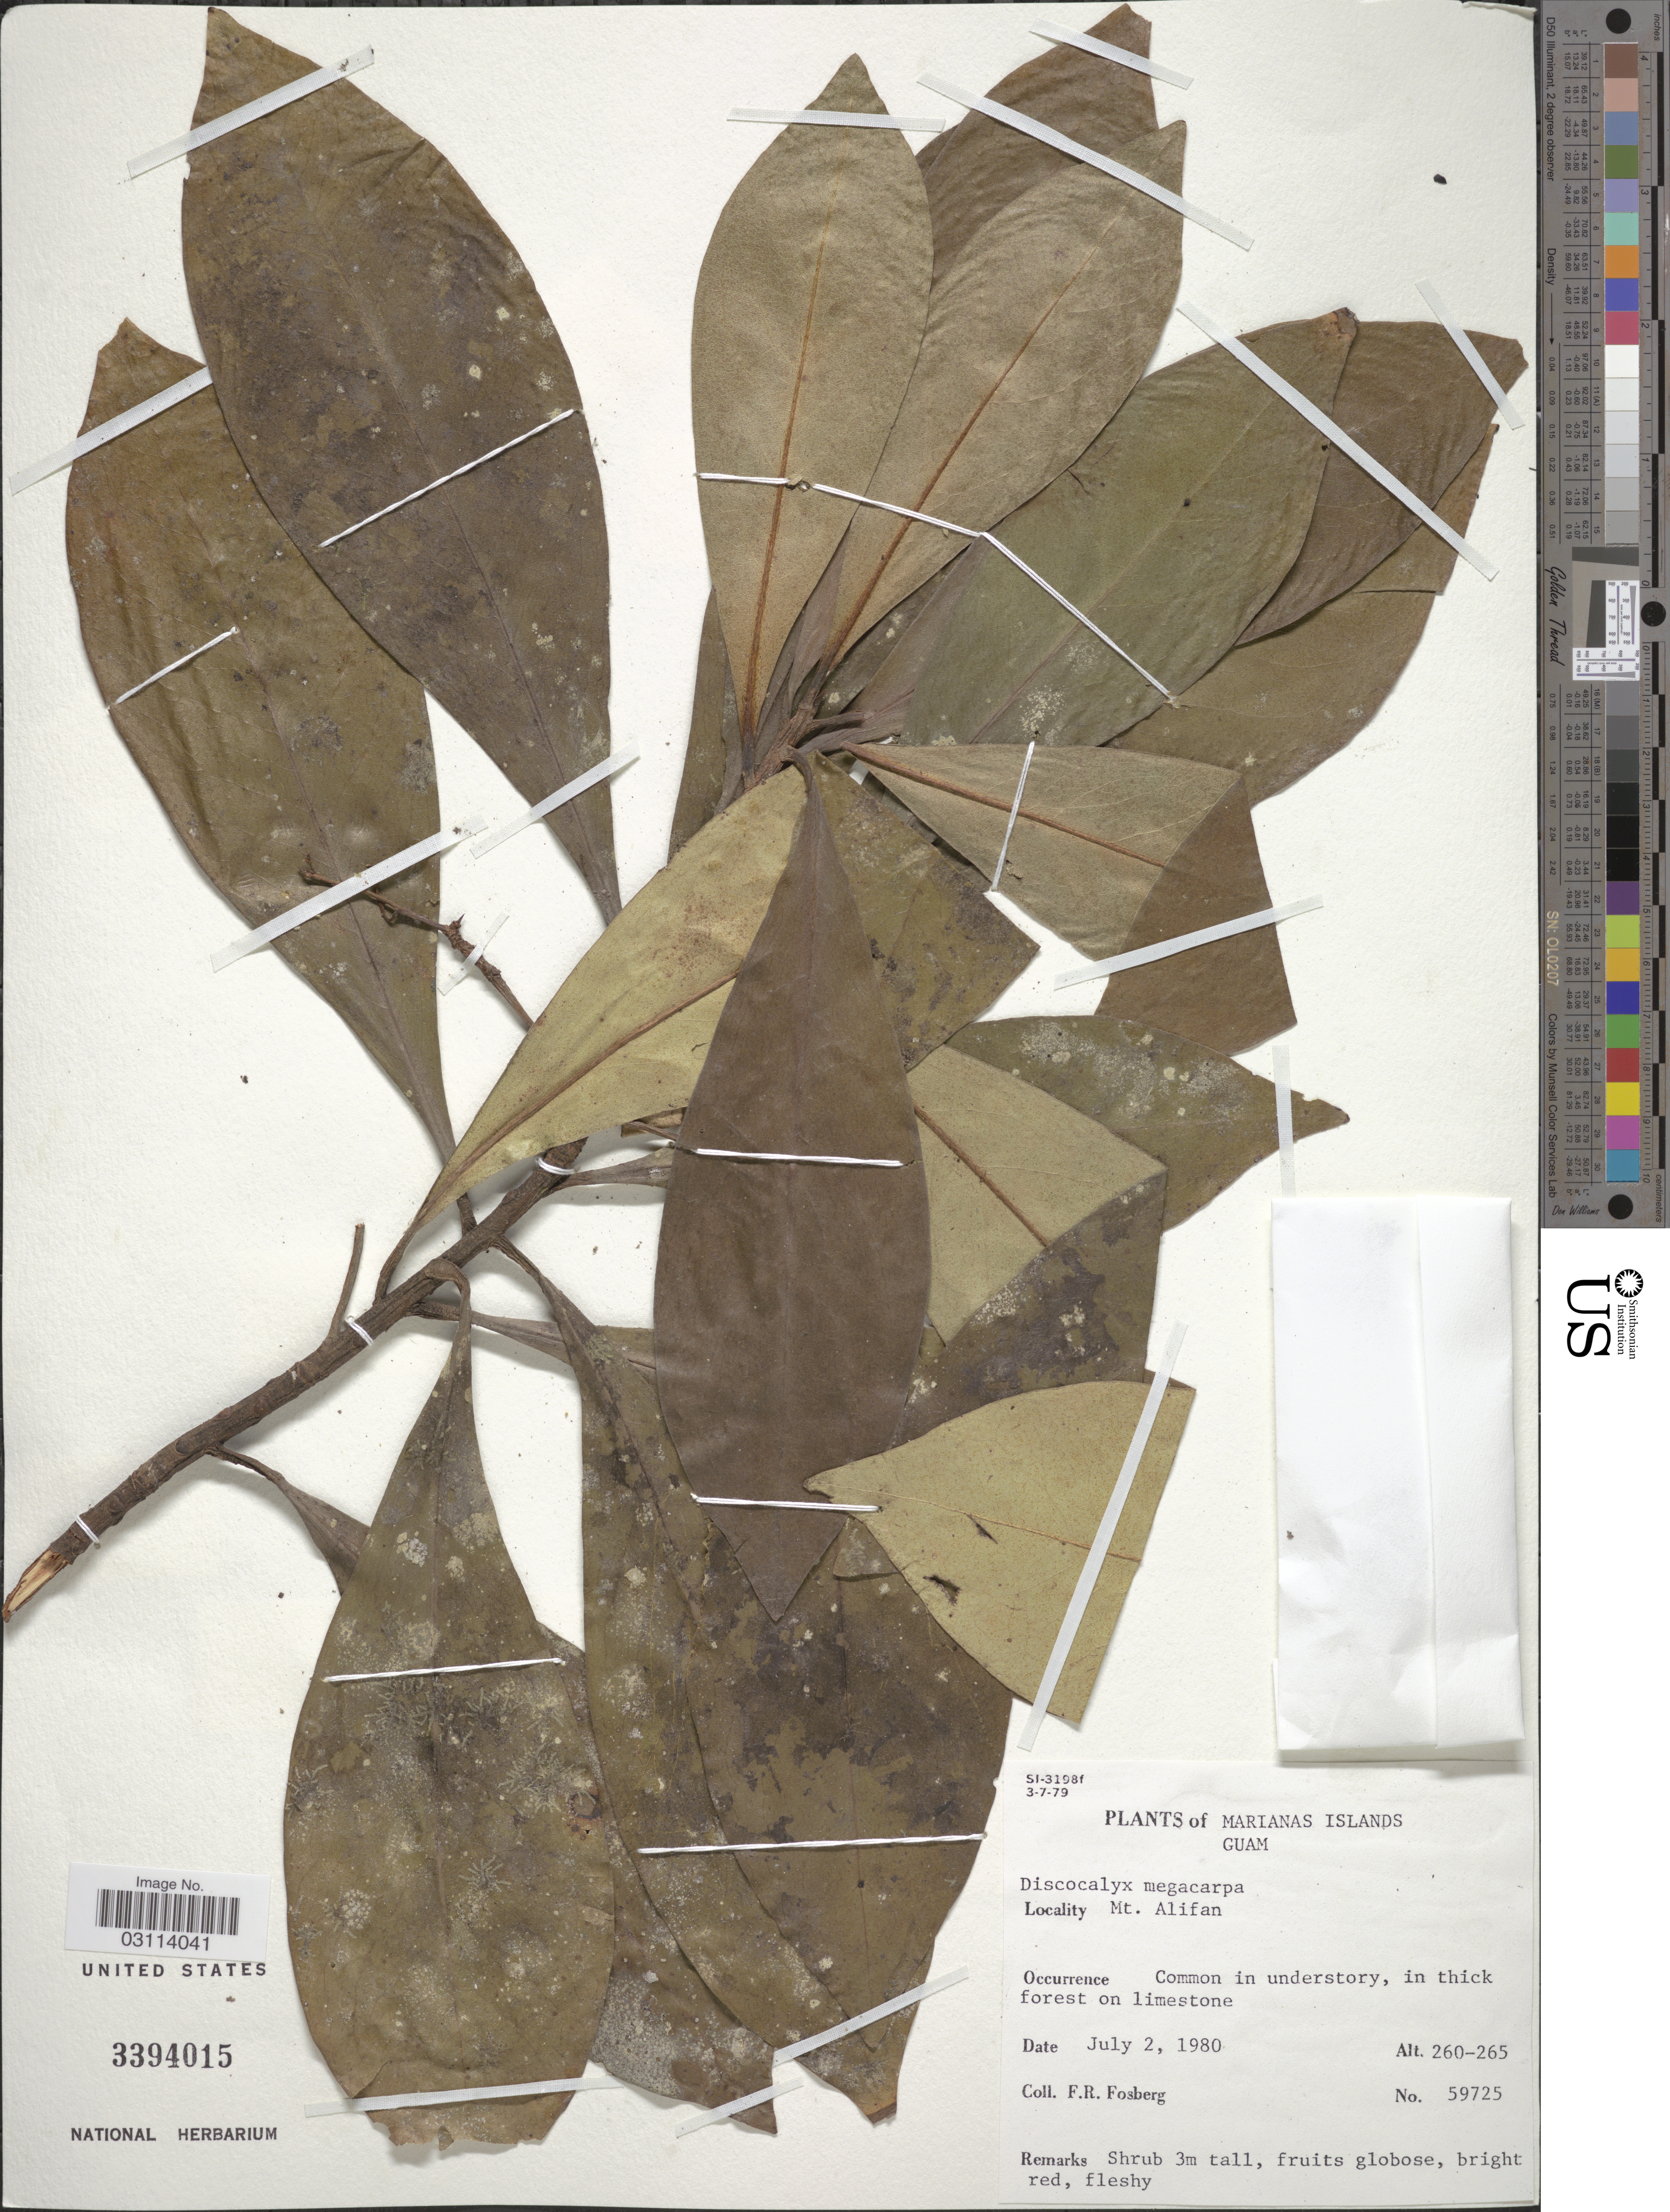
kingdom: Plantae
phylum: Tracheophyta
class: Magnoliopsida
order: Ericales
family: Primulaceae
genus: Discocalyx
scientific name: Discocalyx megacarpa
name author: Merr.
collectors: F. R. Fosberg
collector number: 59725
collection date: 1980-07-02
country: Guam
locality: Marianas Islands. Mt. Alifan.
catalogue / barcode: US 3394015